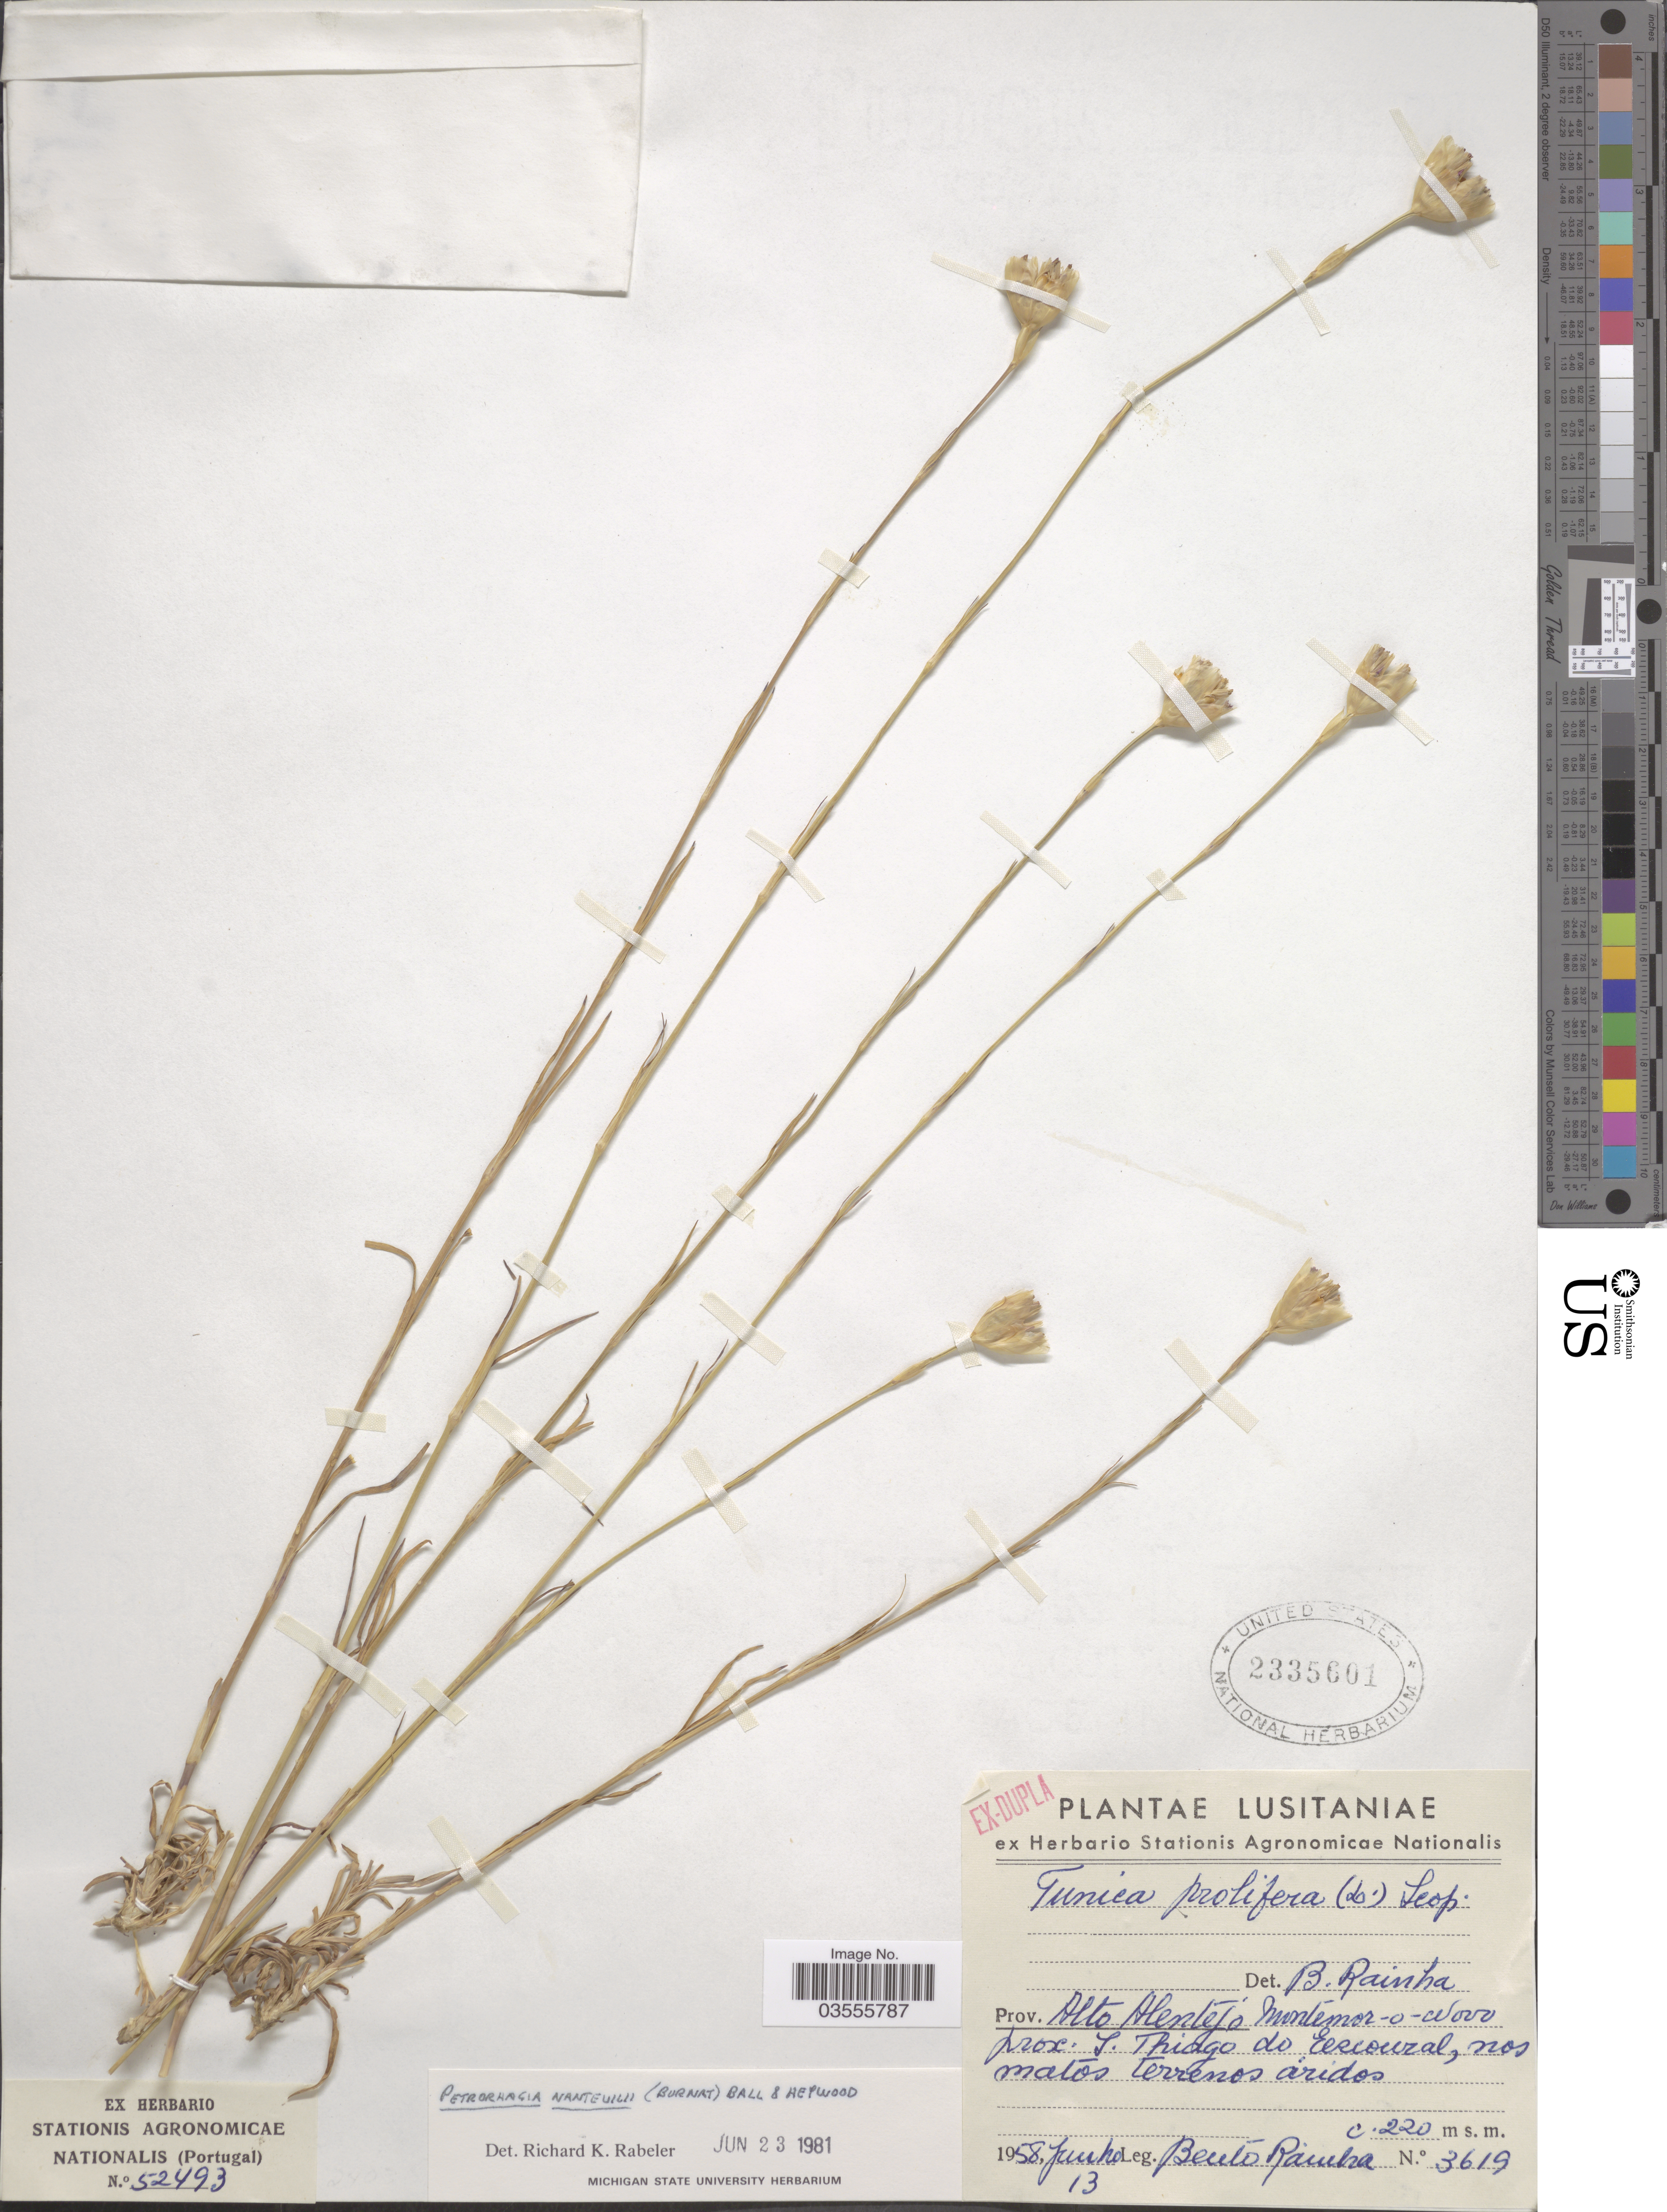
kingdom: Plantae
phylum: Tracheophyta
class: Magnoliopsida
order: Caryophyllales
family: Caryophyllaceae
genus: Petrorhagia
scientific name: Petrorhagia nanteuilii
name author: (Burnat) P.W. Ball & Heywood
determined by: Rabeler, P. K.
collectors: B. Rainha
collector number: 3619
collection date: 1958-06-13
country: Portugal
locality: Lusitaniae. Prov. Alto Alentejo Montemor-o-Novo prox. S. Thiago do Elscoural, nos matos terrenos áridos.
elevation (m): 220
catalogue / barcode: US 2335601